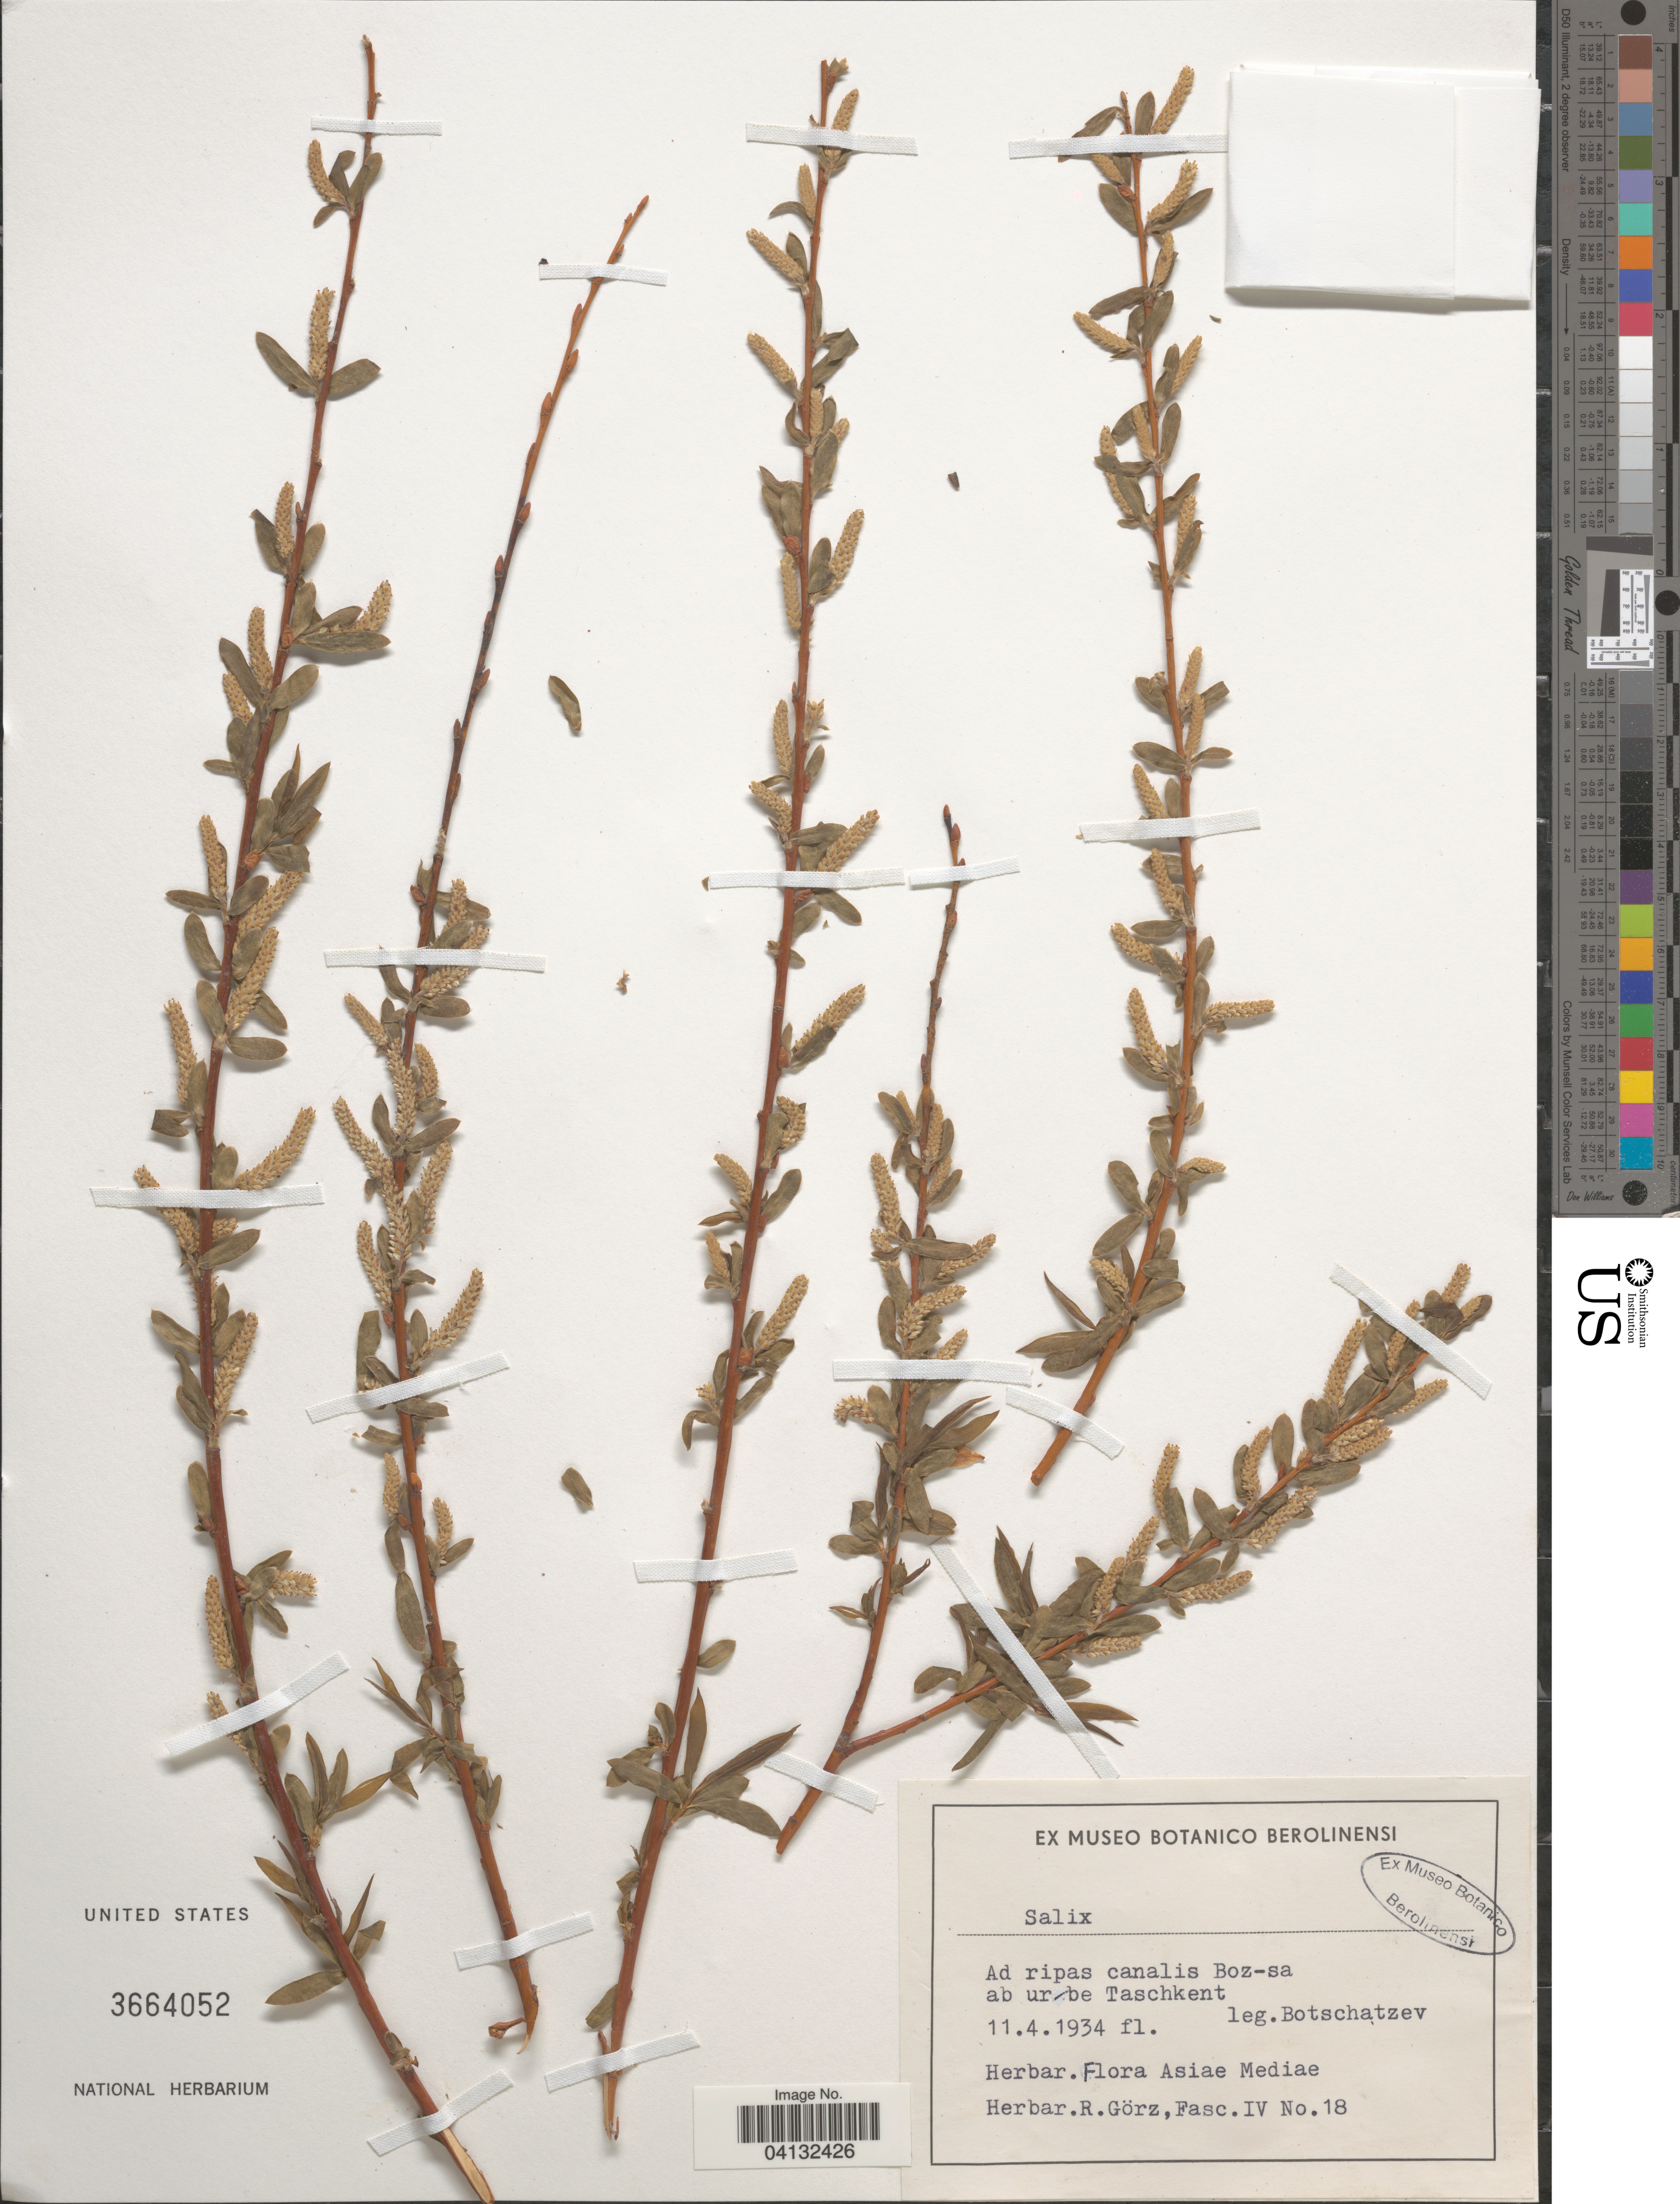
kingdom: Plantae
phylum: Tracheophyta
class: Magnoliopsida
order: Malpighiales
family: Salicaceae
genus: Salix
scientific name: Salix cordata x S. sericea Marshall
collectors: Botschantzev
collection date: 1934-04-11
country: Uzbekistan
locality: Ad ripas canalis Boz-sa ab urbe Taschkent.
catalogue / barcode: US 3664052